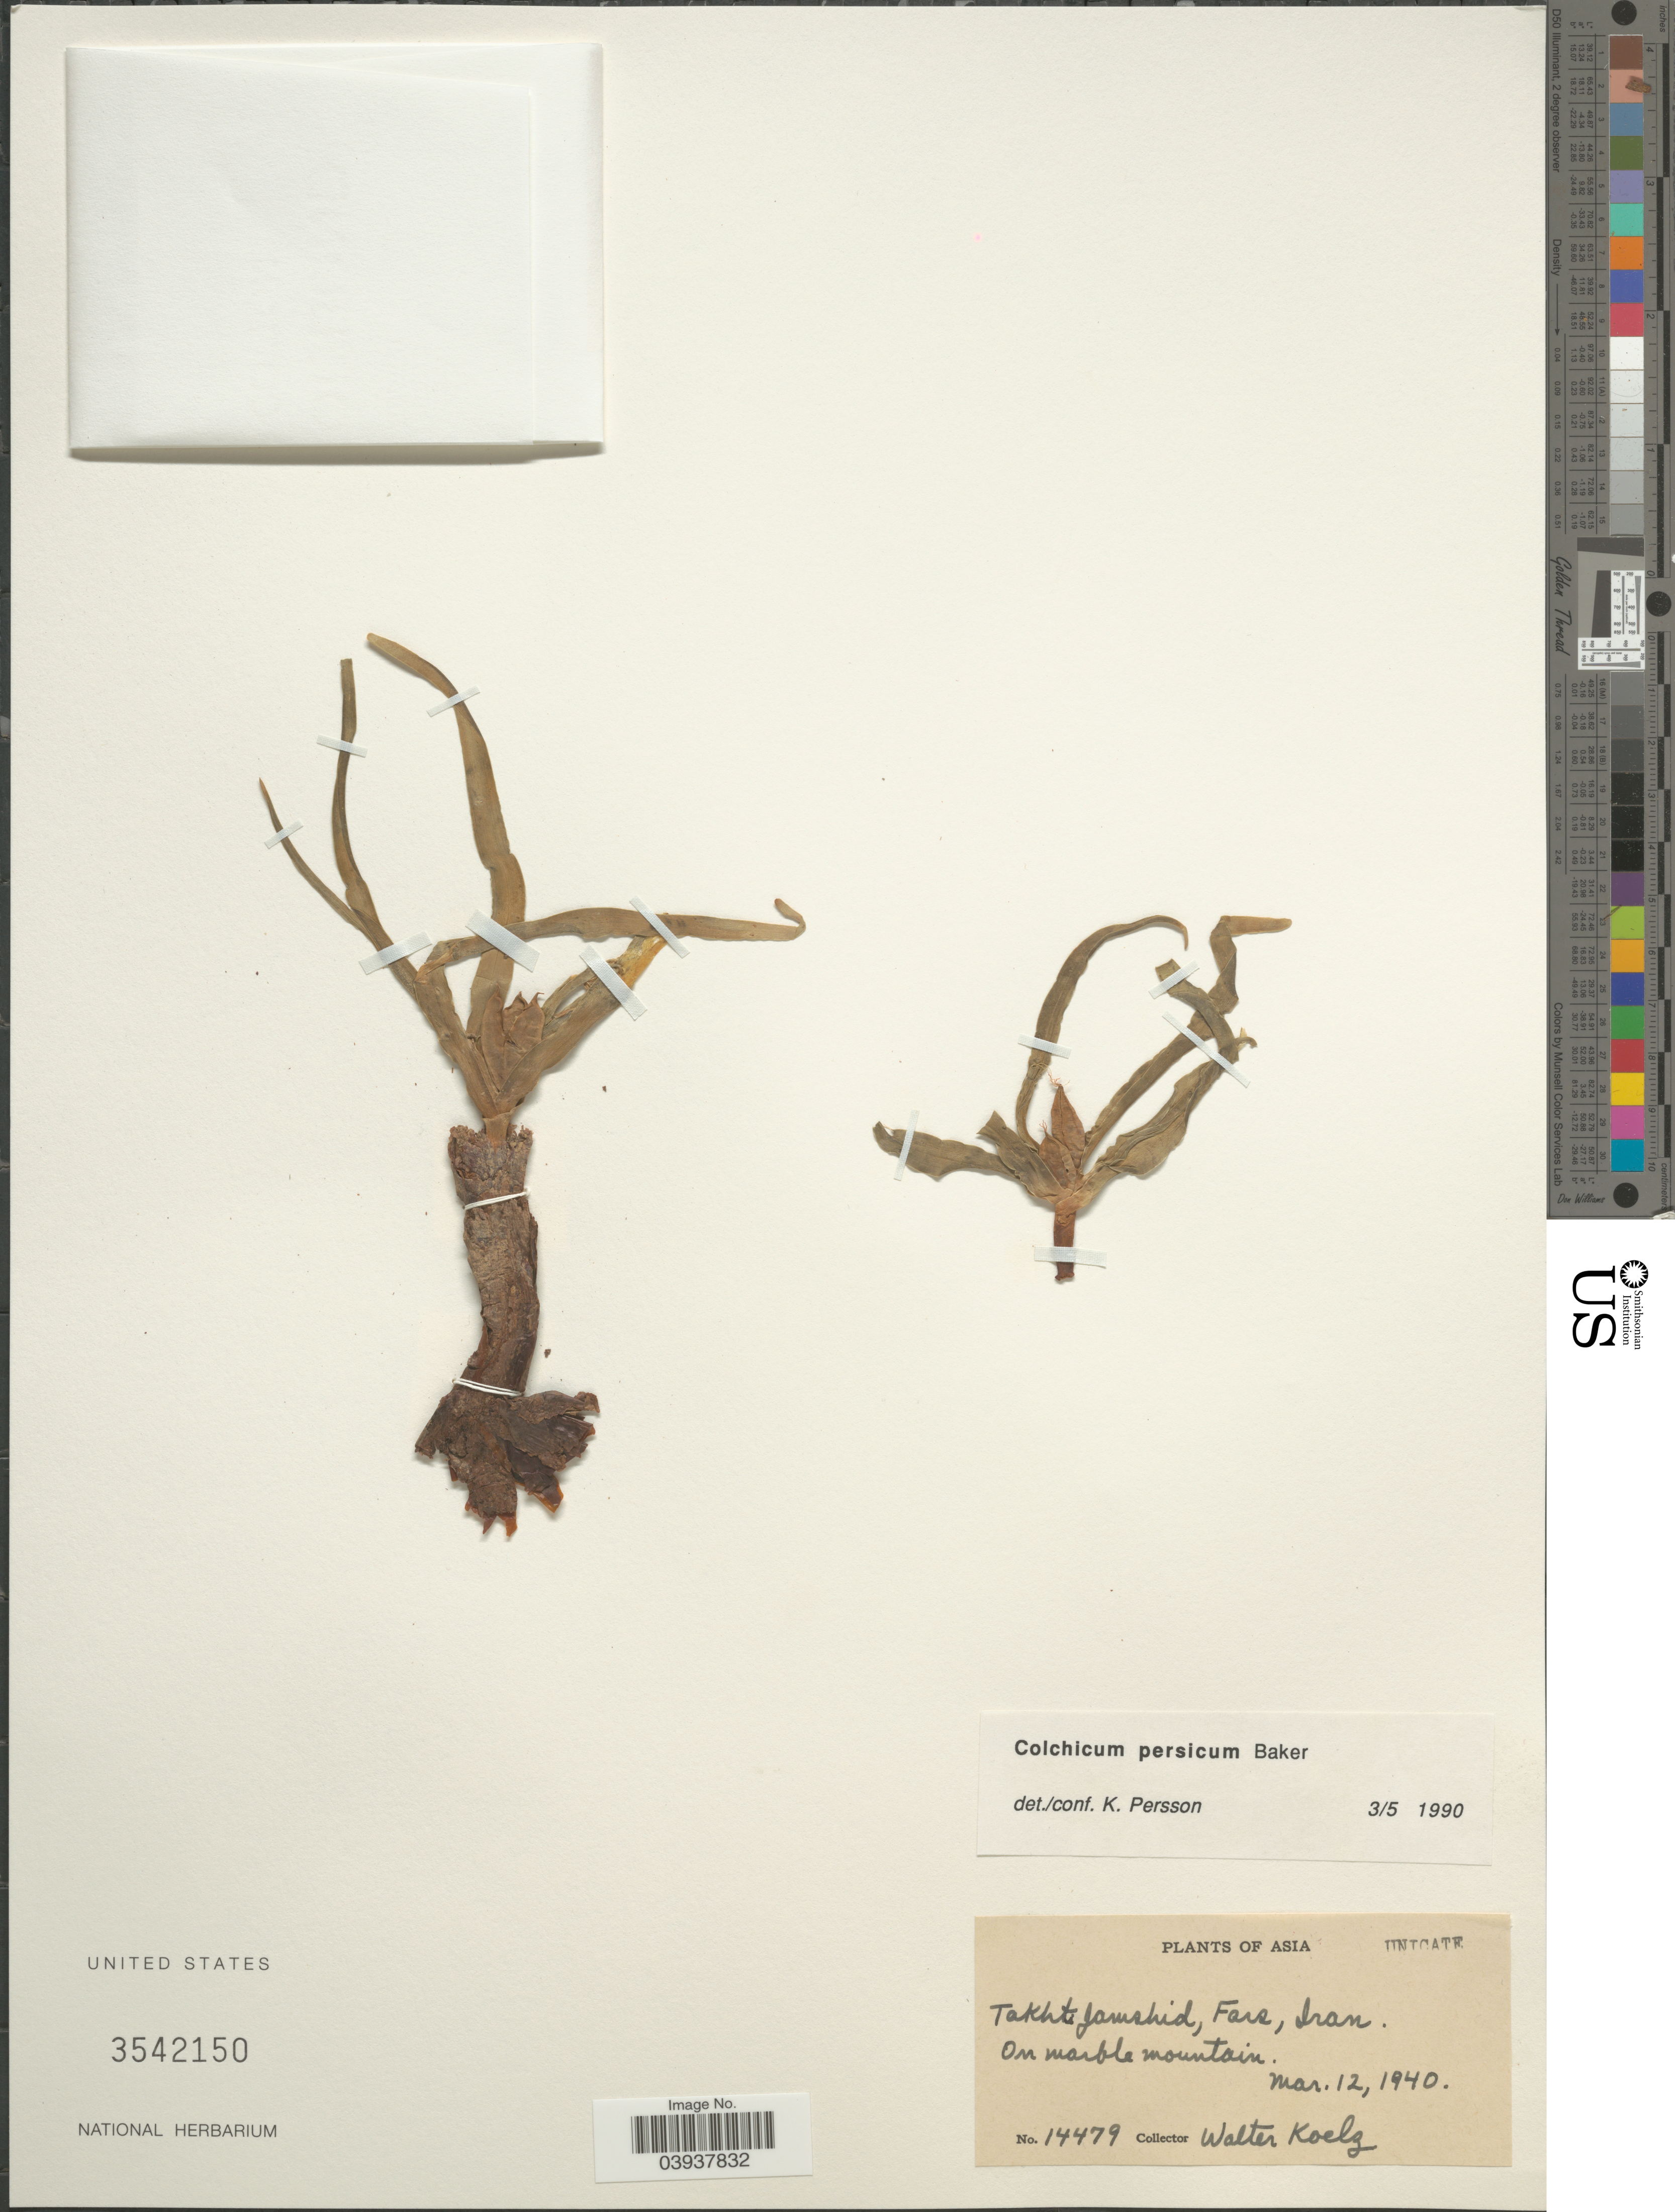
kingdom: Plantae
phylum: Tracheophyta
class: Liliopsida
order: Liliales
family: Colchicaceae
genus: Colchicum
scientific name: Colchicum persicum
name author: Baker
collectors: W. N. Koelz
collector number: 14479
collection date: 1940-03-12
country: Iran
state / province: Fars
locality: Asia. Takhti Jamshid. On marble mountain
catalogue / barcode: US 3542150